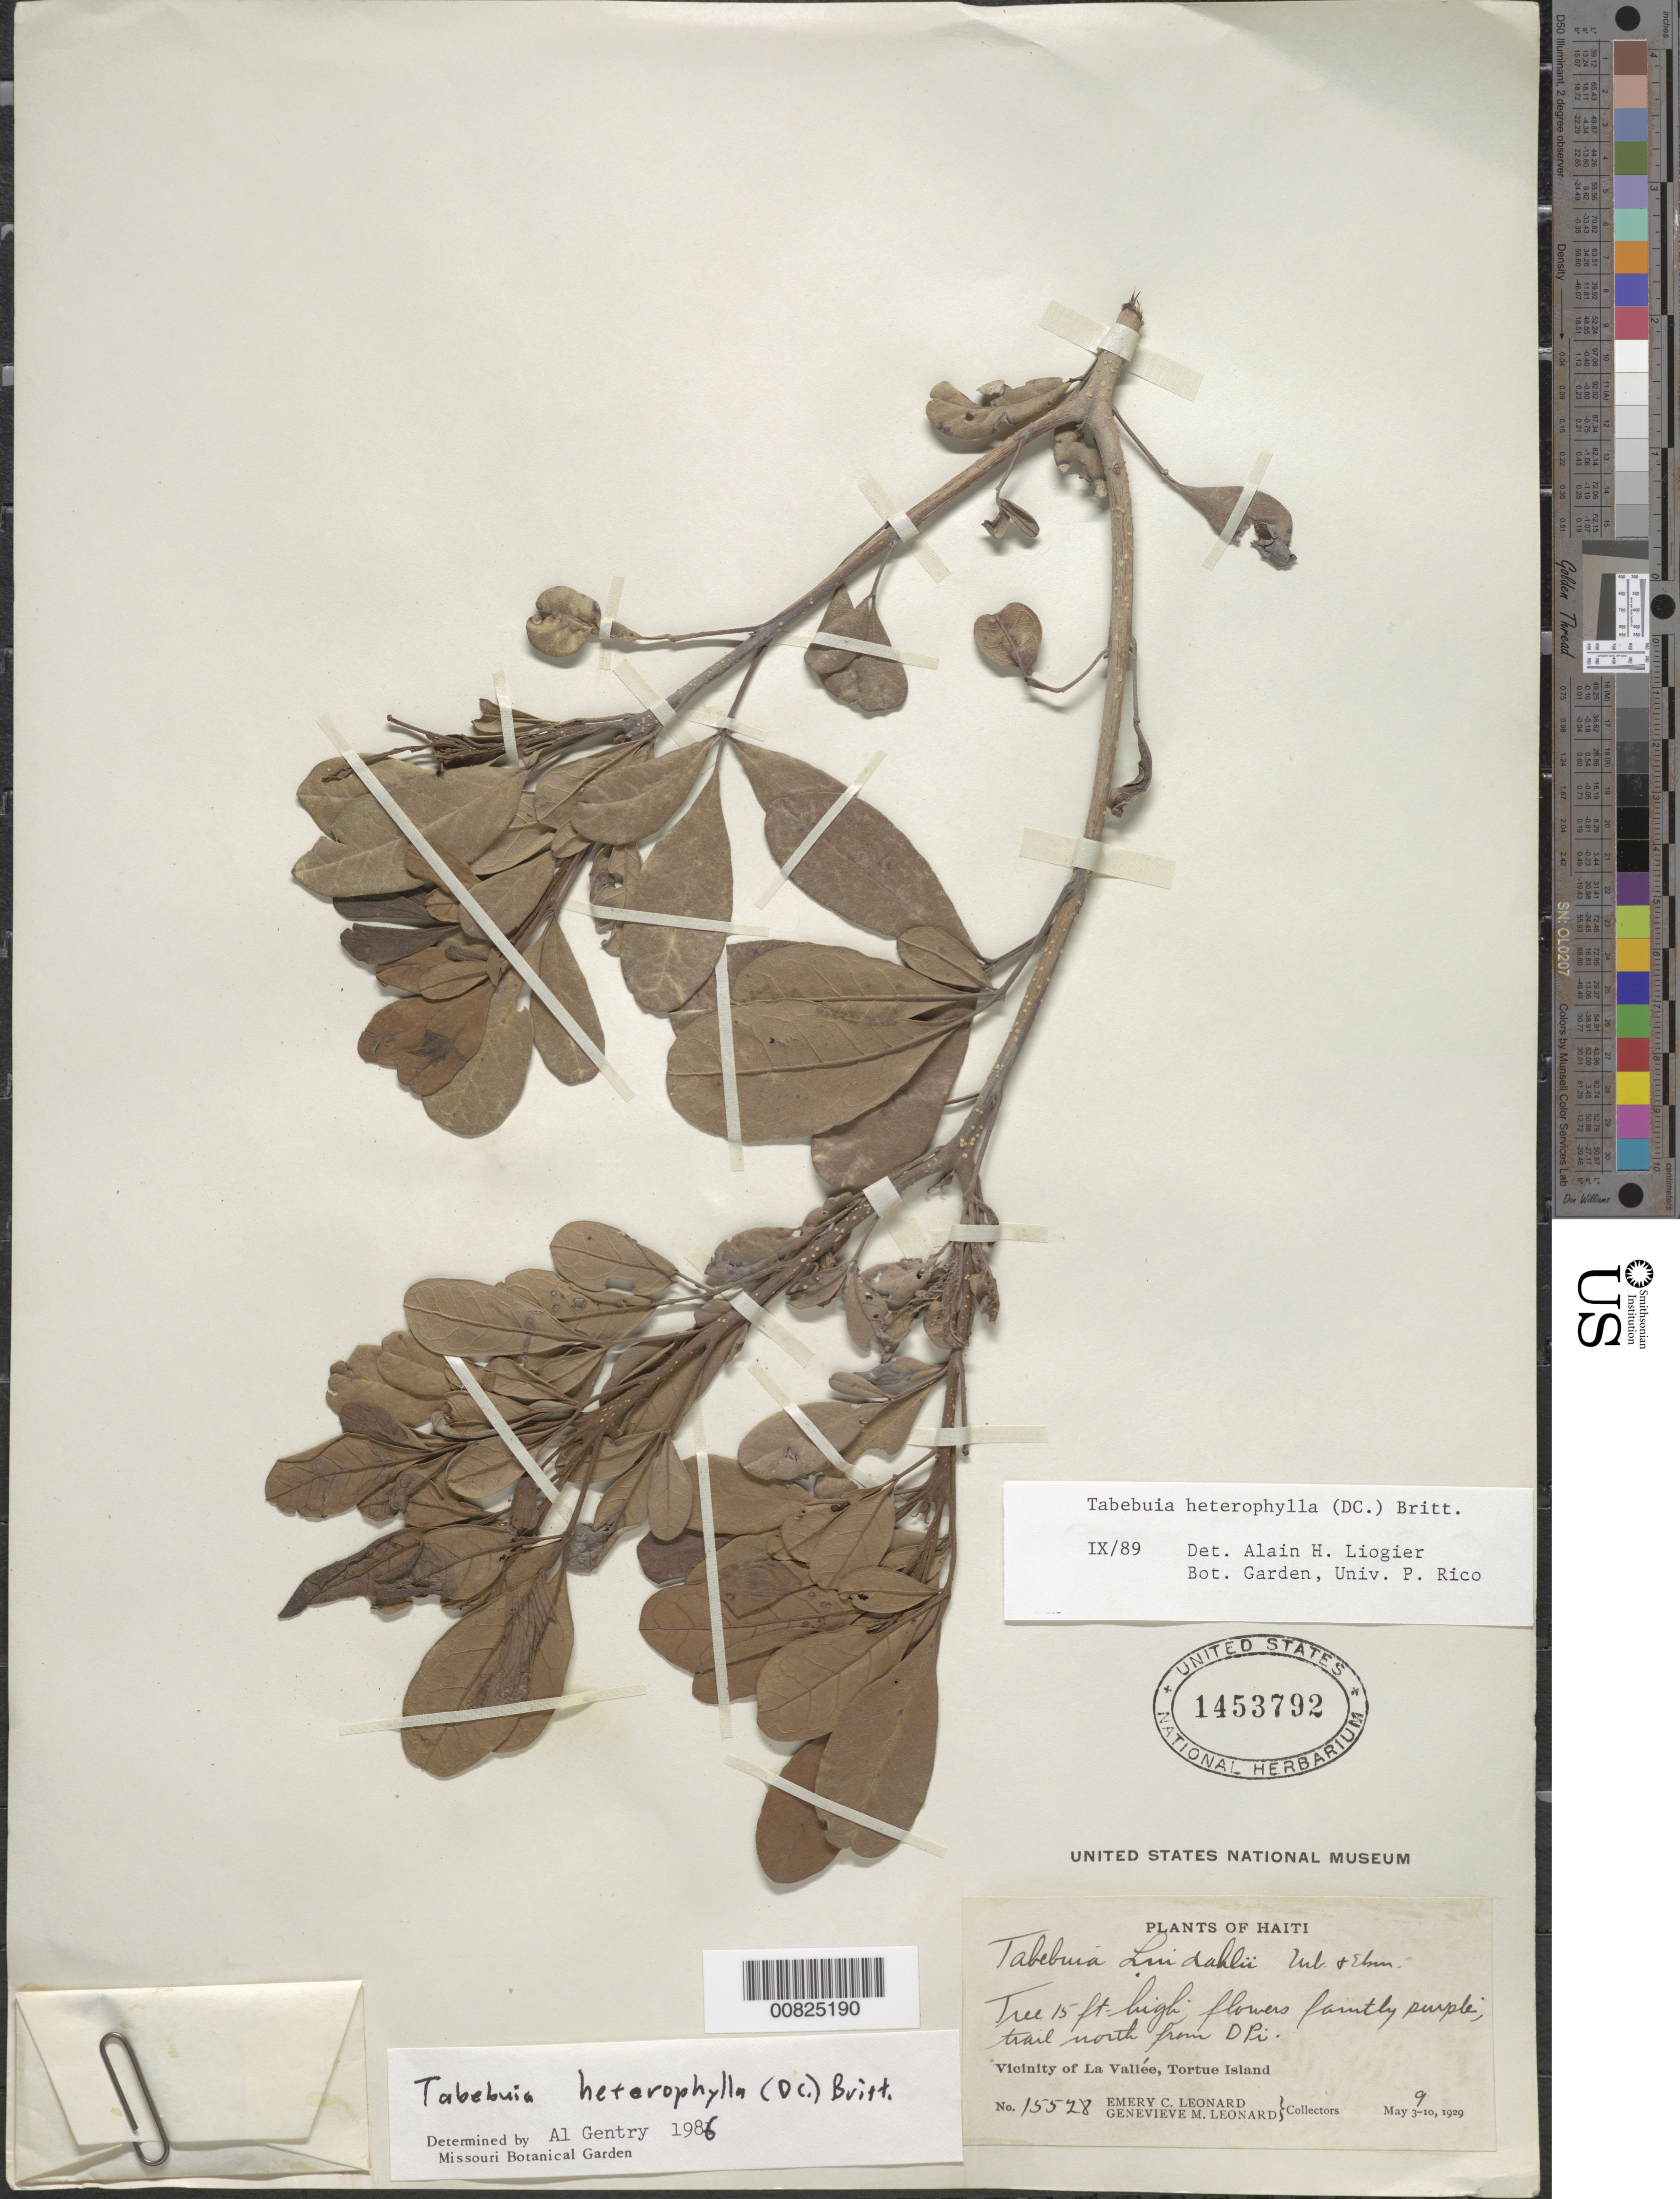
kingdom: Plantae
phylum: Tracheophyta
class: Magnoliopsida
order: Lamiales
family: Bignoniaceae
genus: Tabebuia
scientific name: Tabebuia heterophylla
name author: (DC.) Britton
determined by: Liogier, Alain H.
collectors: E. C. Leonard & G. M. Leonard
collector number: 15528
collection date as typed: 09 May 1929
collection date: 1929-05-09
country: Haiti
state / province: Nord-Ouest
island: Île de la Tortue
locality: Vicinity of La Vallée, trail N from D Pi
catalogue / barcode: US 1453792